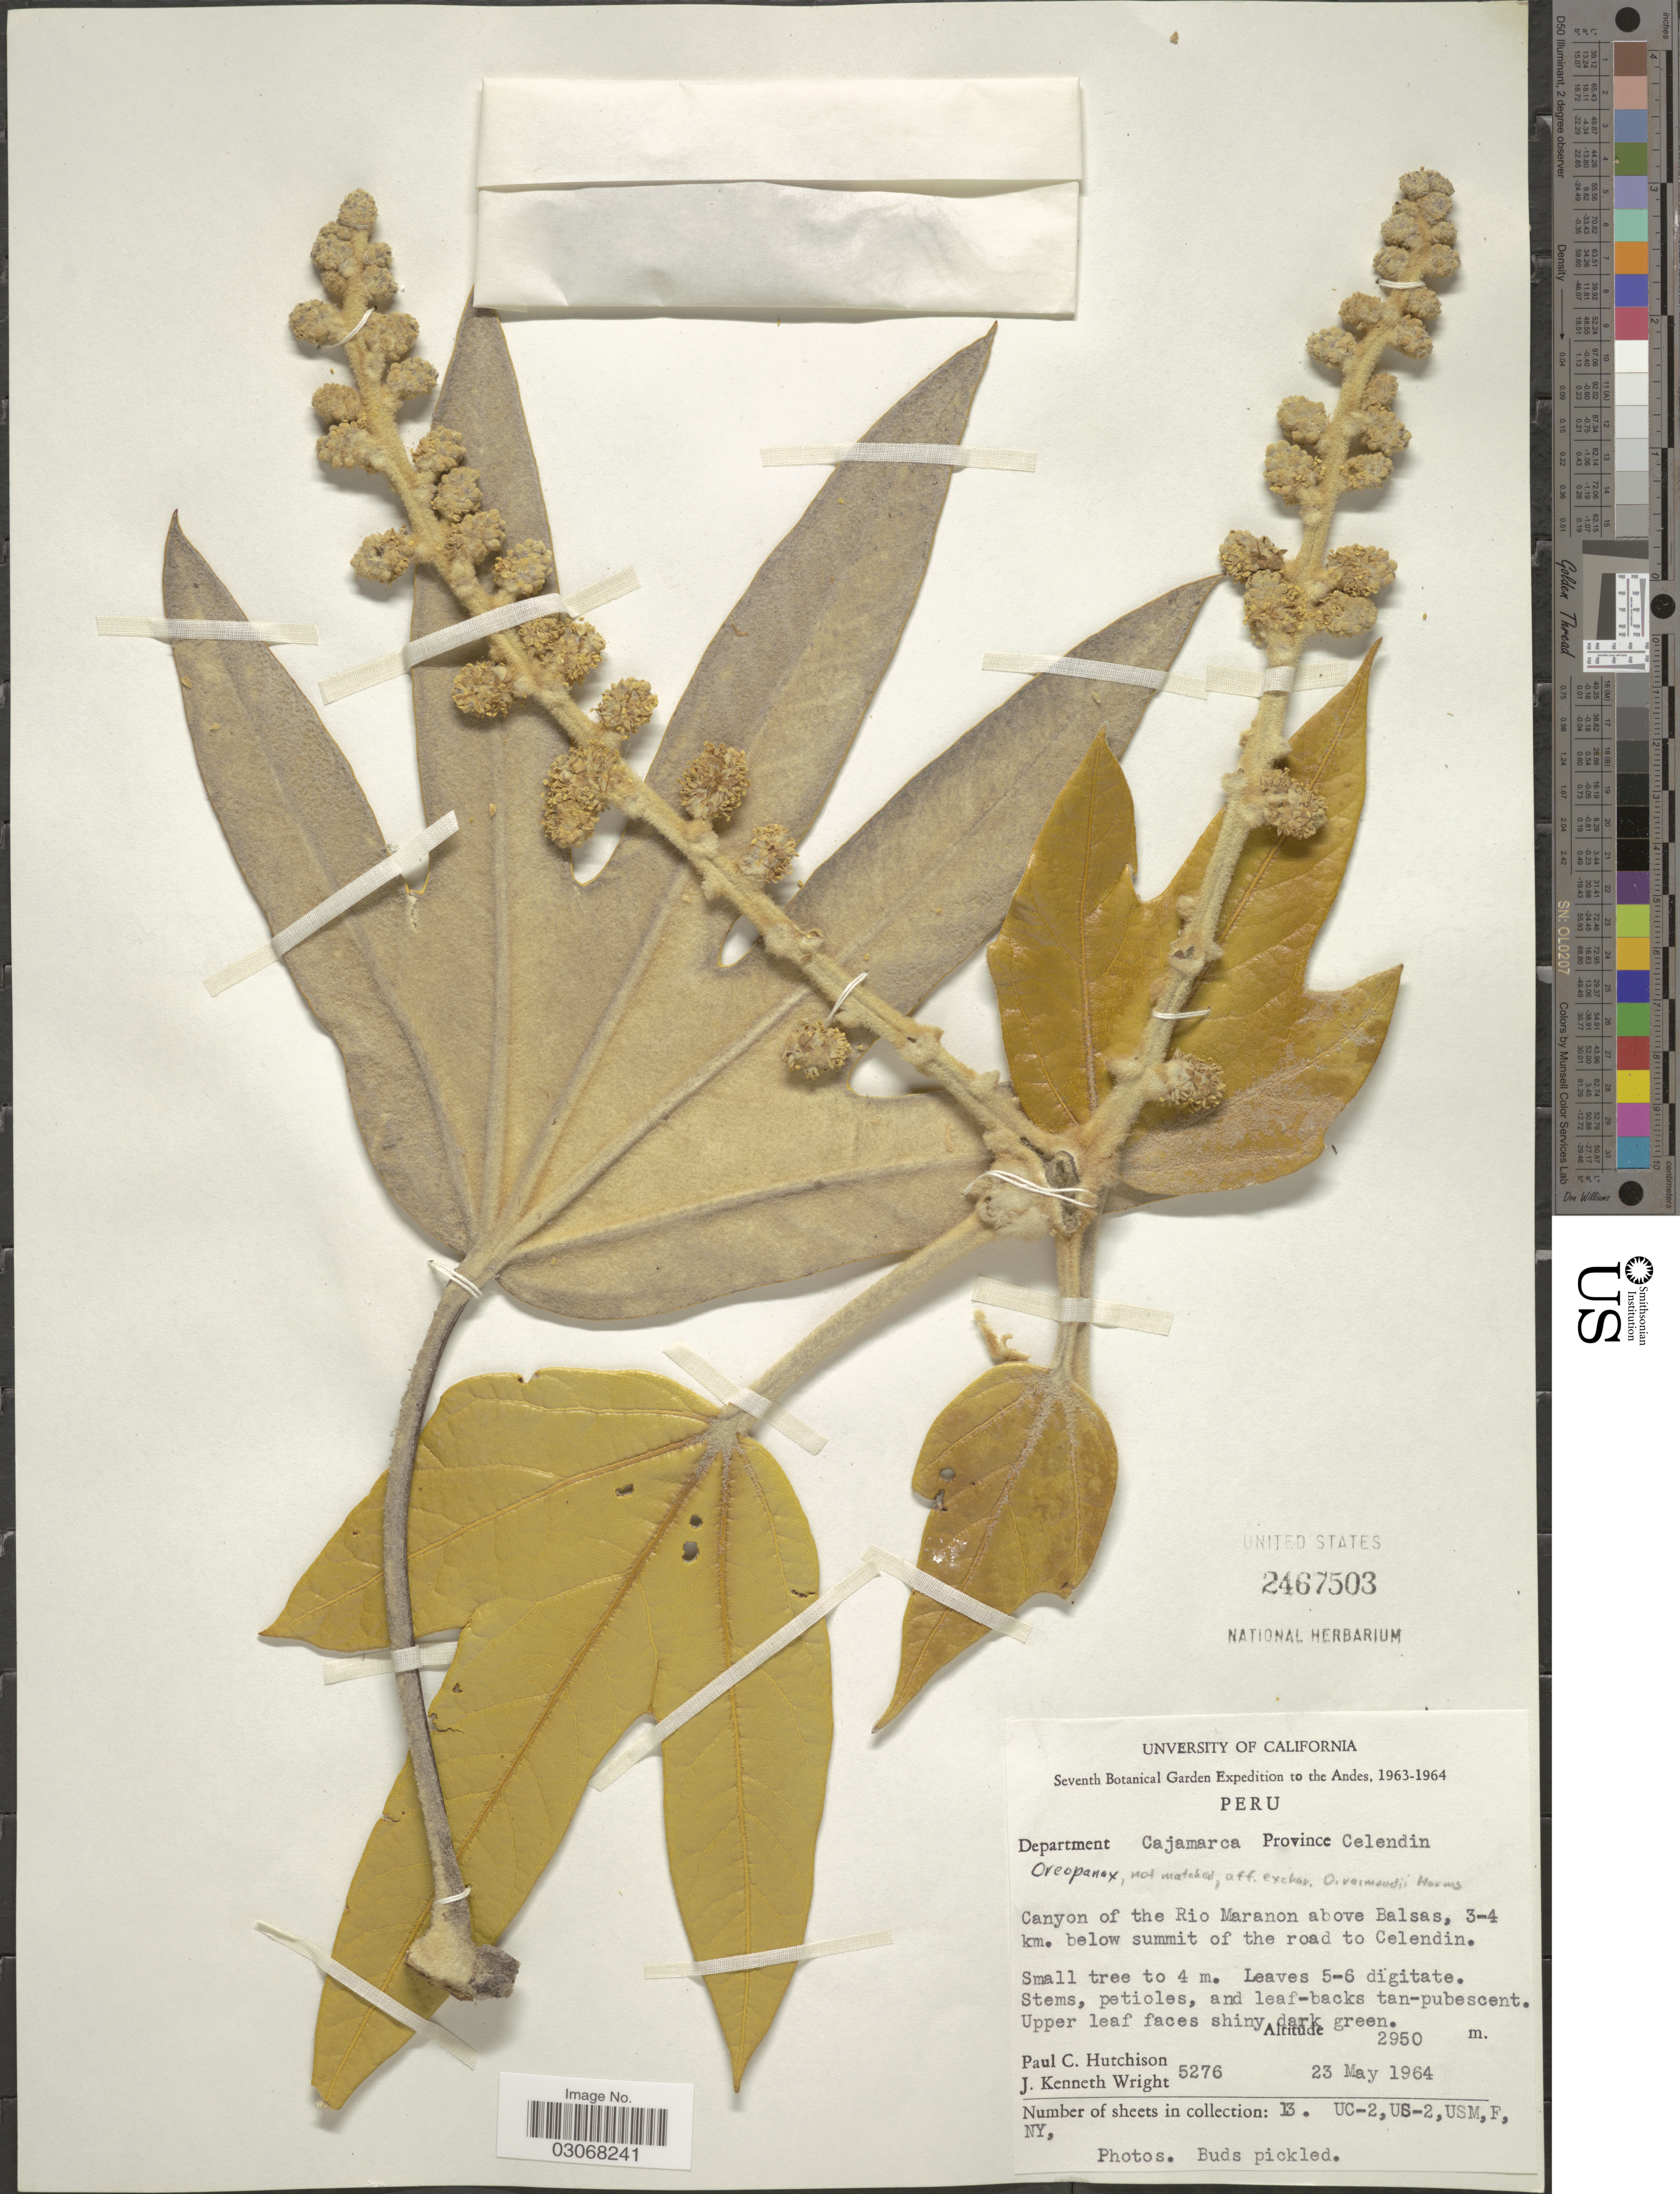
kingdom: Plantae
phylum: Tracheophyta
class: Magnoliopsida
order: Apiales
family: Araliaceae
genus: Oreopanax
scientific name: Oreopanax sp.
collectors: P. C. Hutchison & J. K. Wright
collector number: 5276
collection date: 1964-05-23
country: Peru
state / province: Cajamarca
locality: Department Cajamarca, Province Celendin. Canyon of the Rio Maranon above Balsas, 3-4 km. below summit of the road to Celendin.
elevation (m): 2950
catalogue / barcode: US 2467503